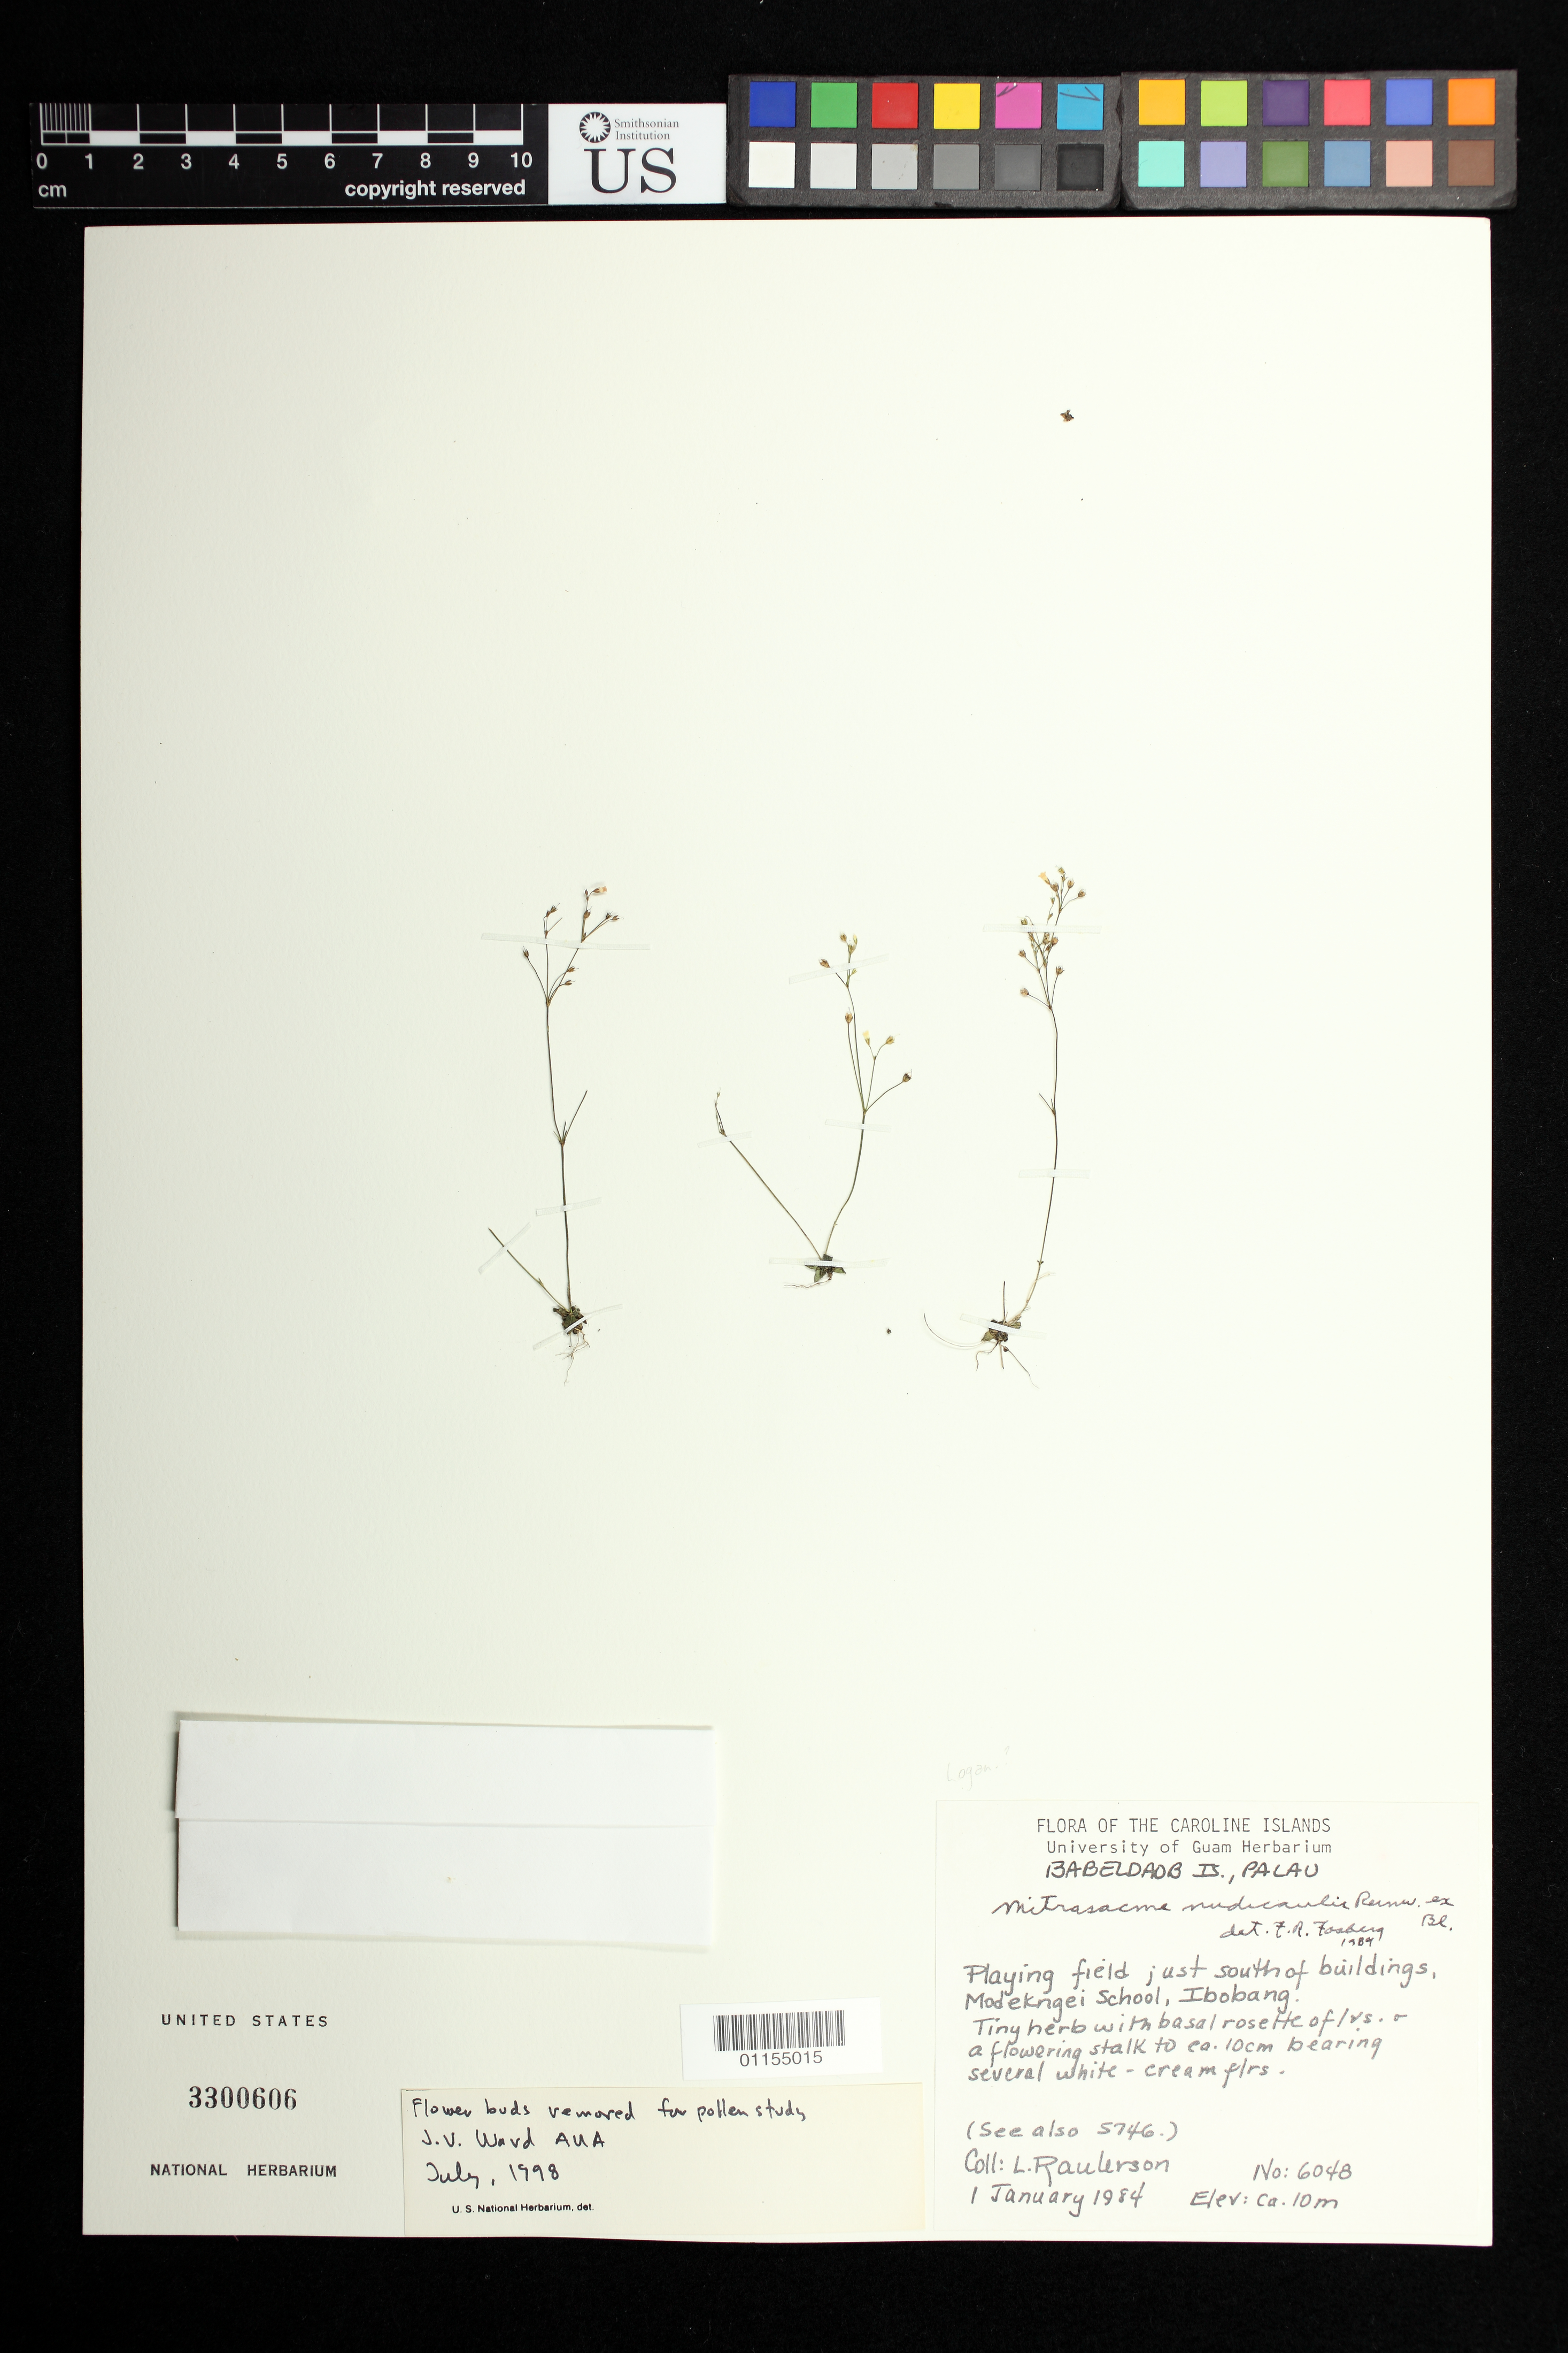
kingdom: Plantae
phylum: Tracheophyta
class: Magnoliopsida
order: Gentianales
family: Loganiaceae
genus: Mitrasacme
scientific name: Mitrasacme nudicaulis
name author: Reinw.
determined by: Fosberg, F. R.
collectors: L. Raulerson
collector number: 6048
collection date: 1984-01-01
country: Palau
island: Babeldaob [Babelthuap]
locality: Playing field just south of buildings, Modekngei School, Ibobang.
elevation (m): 10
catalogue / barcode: US 3300606